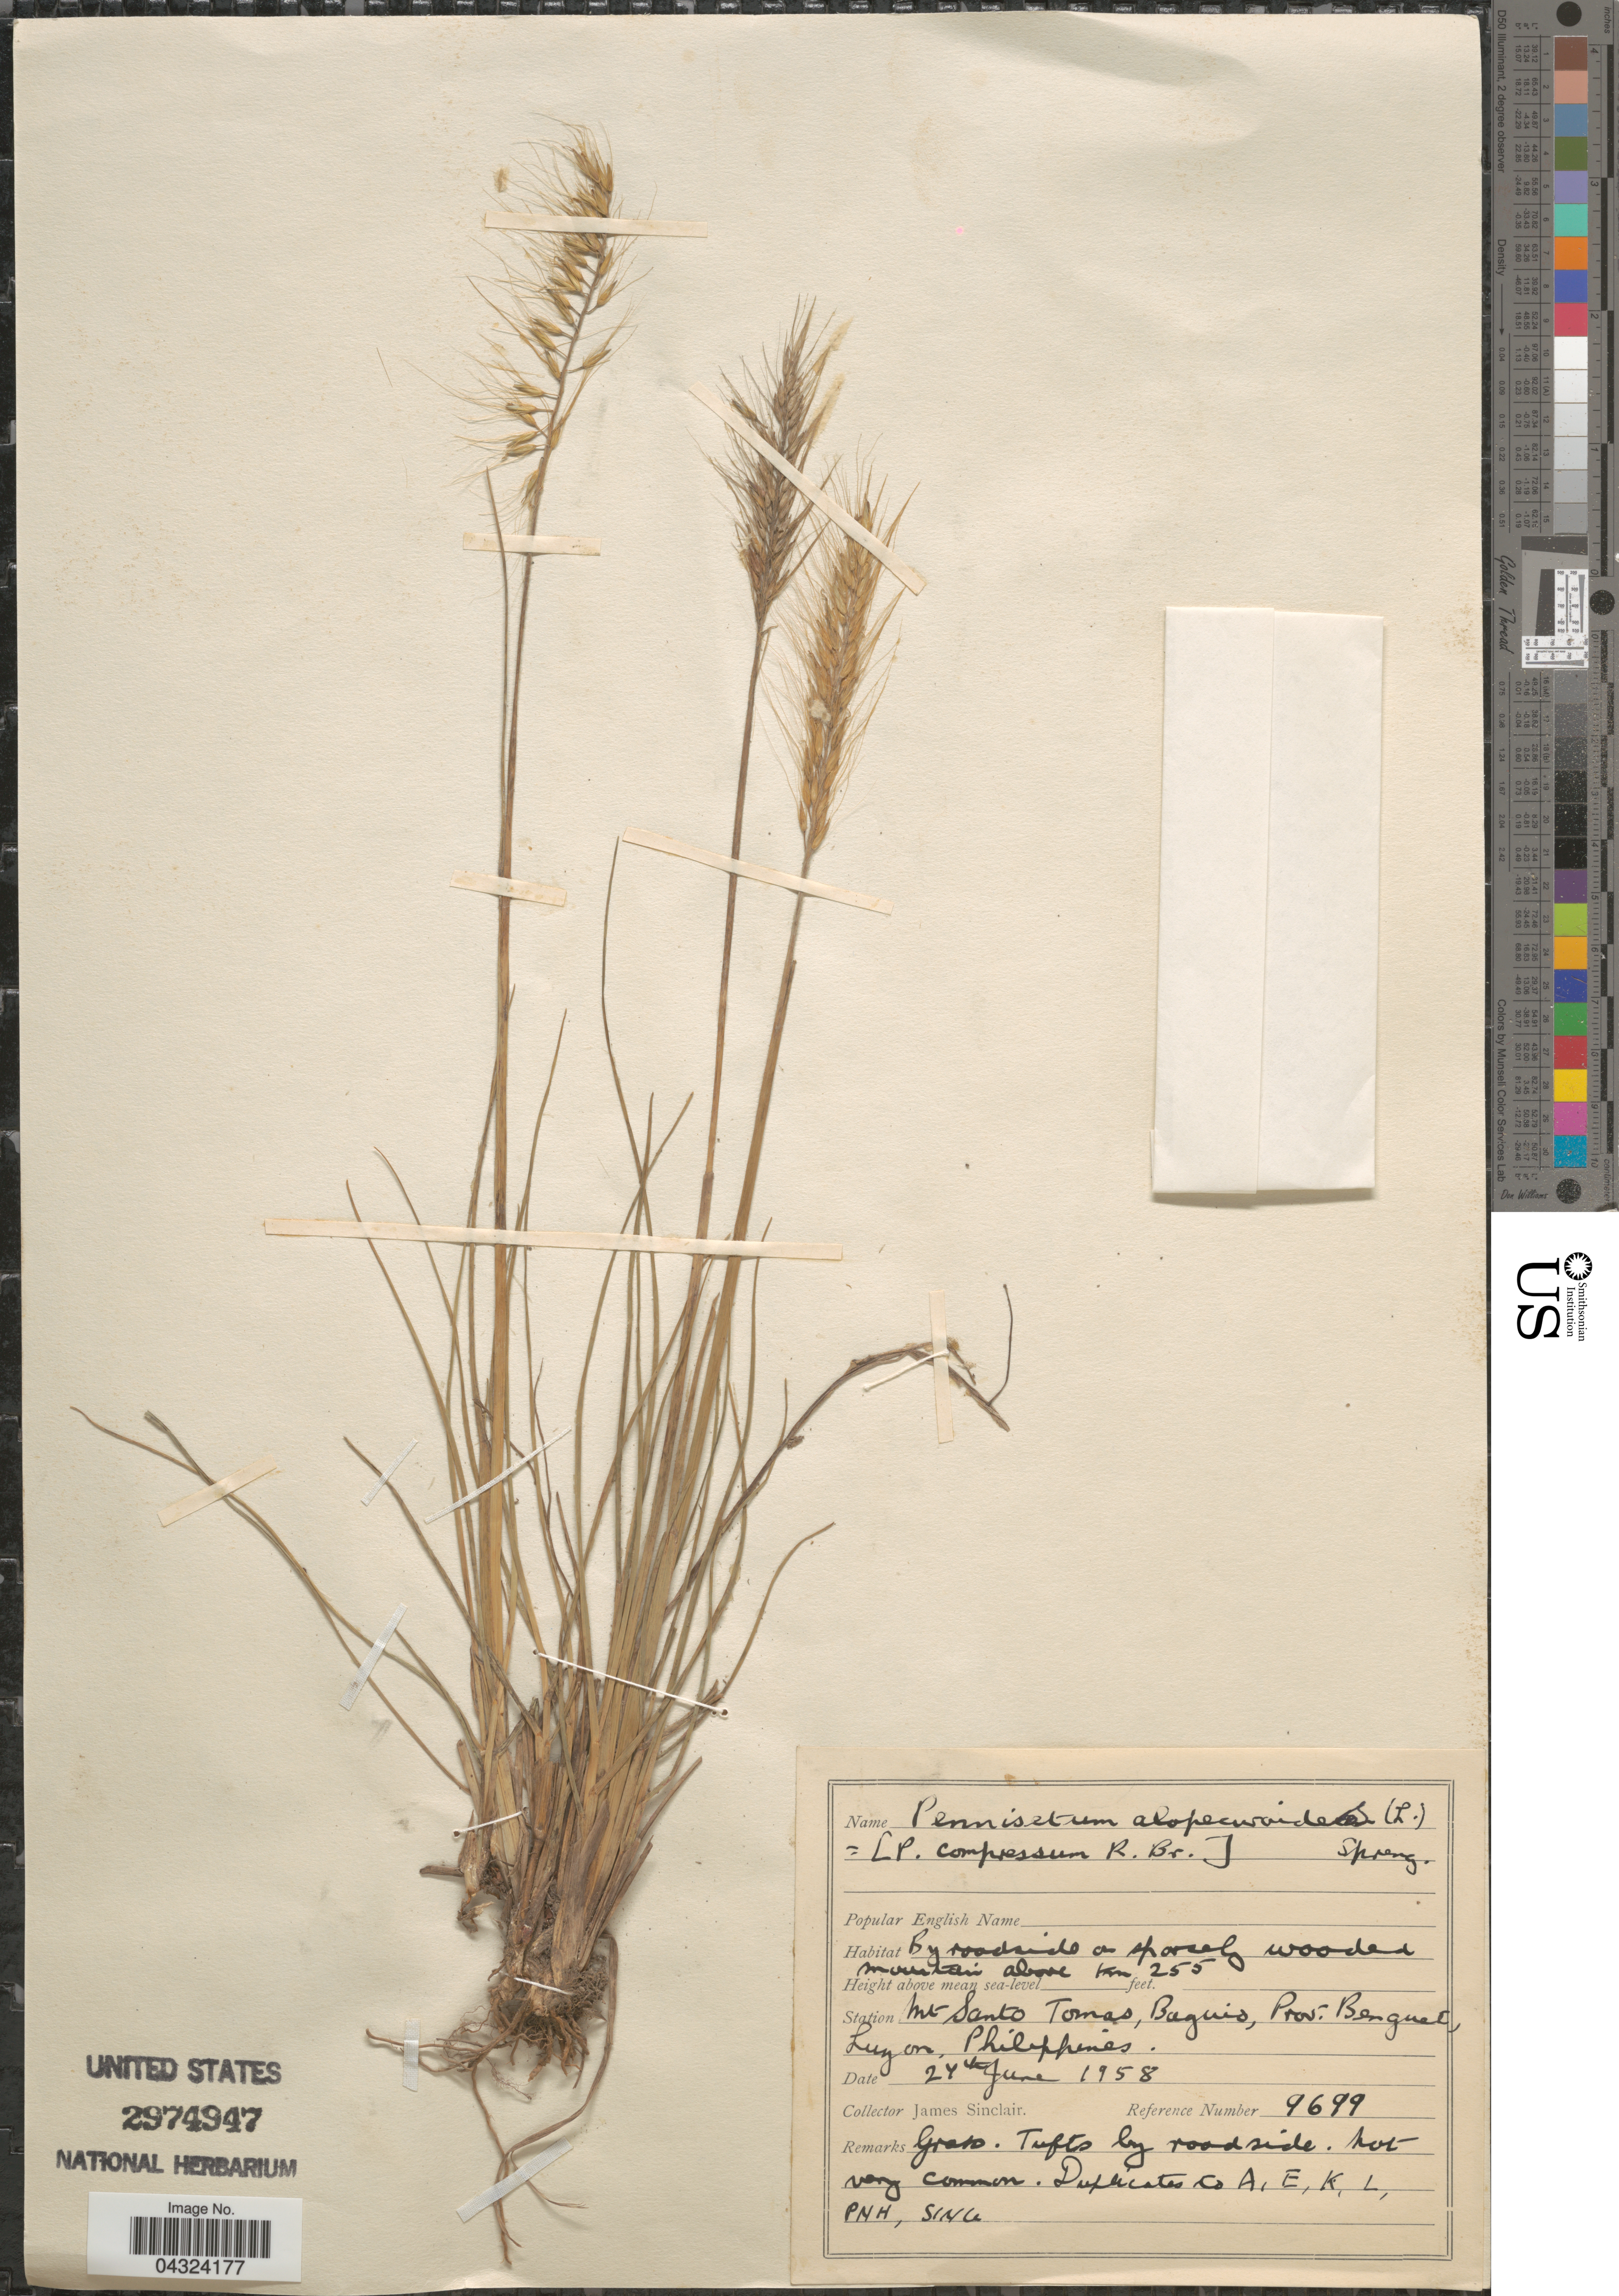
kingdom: Plantae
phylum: Tracheophyta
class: Liliopsida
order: Poales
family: Poaceae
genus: Cenchrus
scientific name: Cenchrus purpurascens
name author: Thunb.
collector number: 9699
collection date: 1958-06-27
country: Philippines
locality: Mt Santo Tomas, Baguio, Prov. Benguet, Luzon.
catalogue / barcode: US 2974947